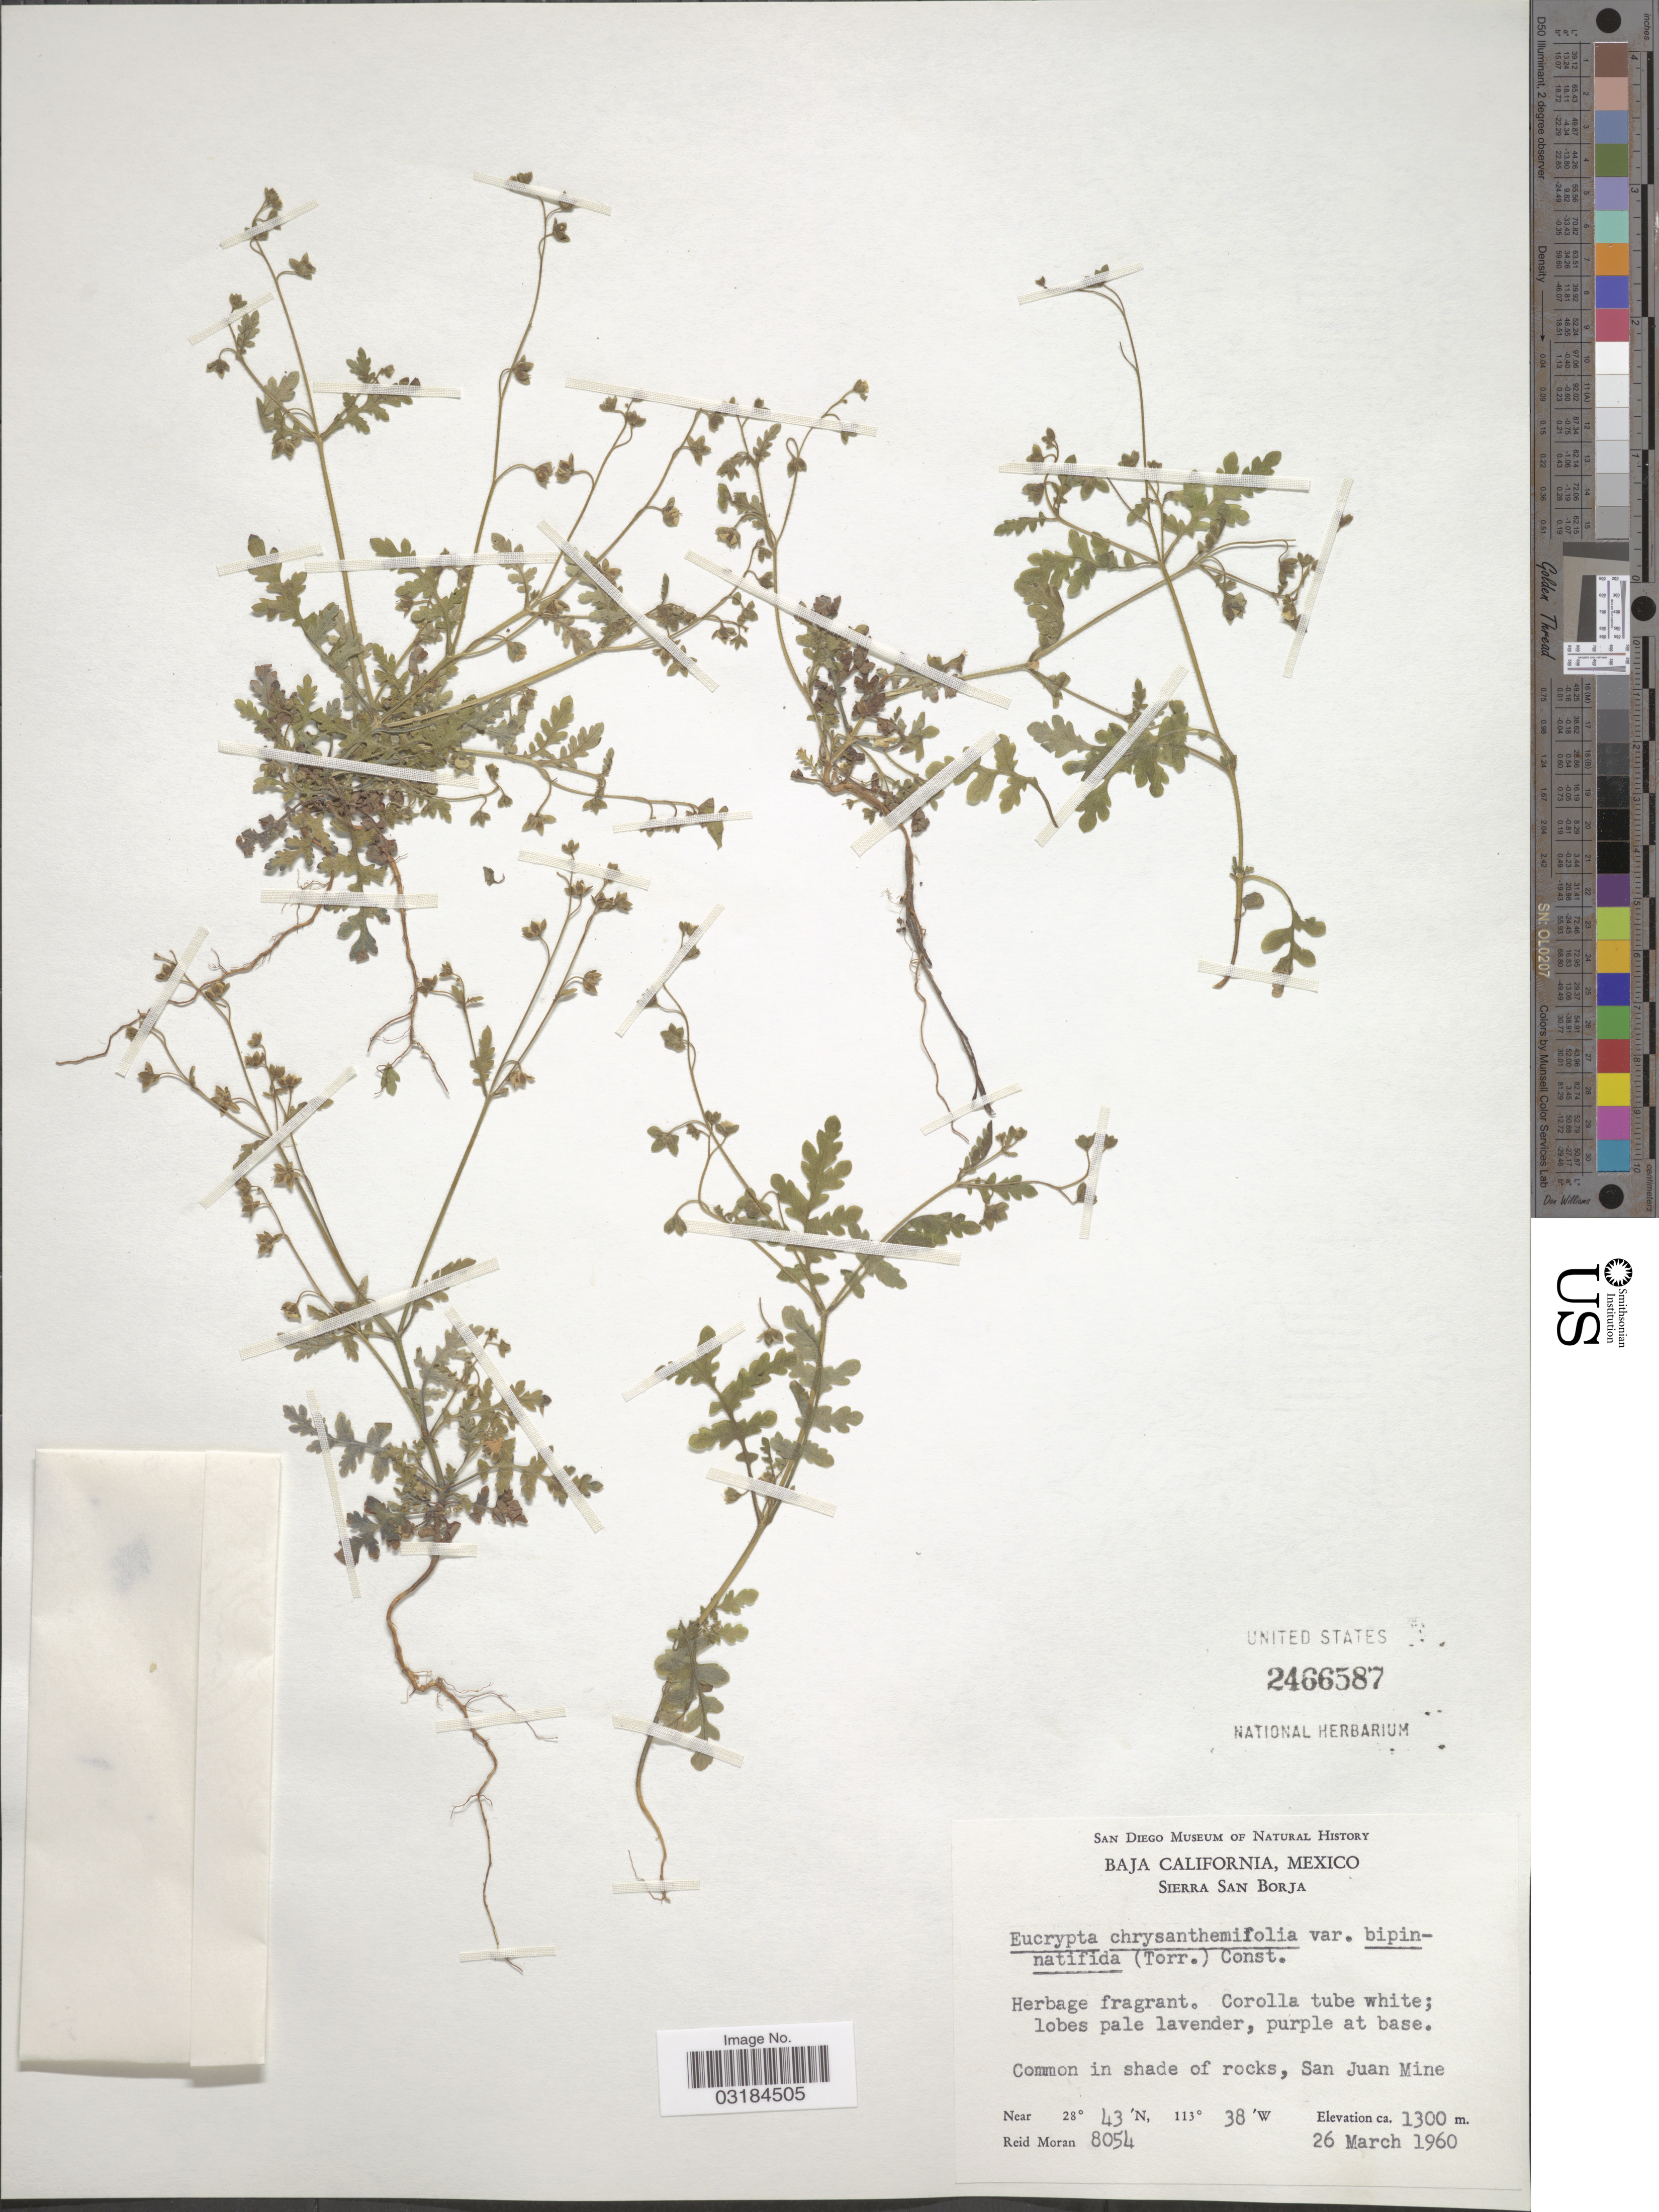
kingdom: Plantae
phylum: Tracheophyta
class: Magnoliopsida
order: Boraginales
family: Hydrophyllaceae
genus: Eucrypta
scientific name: Eucrypta chrysanthemifolia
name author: (Benth.) Greene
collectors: R. V. Moran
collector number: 8054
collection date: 1960-03-26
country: Mexico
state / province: Baja California Norte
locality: Sierra San Borja. Common in shade of rocks, San Juan Mine.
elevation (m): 1300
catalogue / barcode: US 2466587